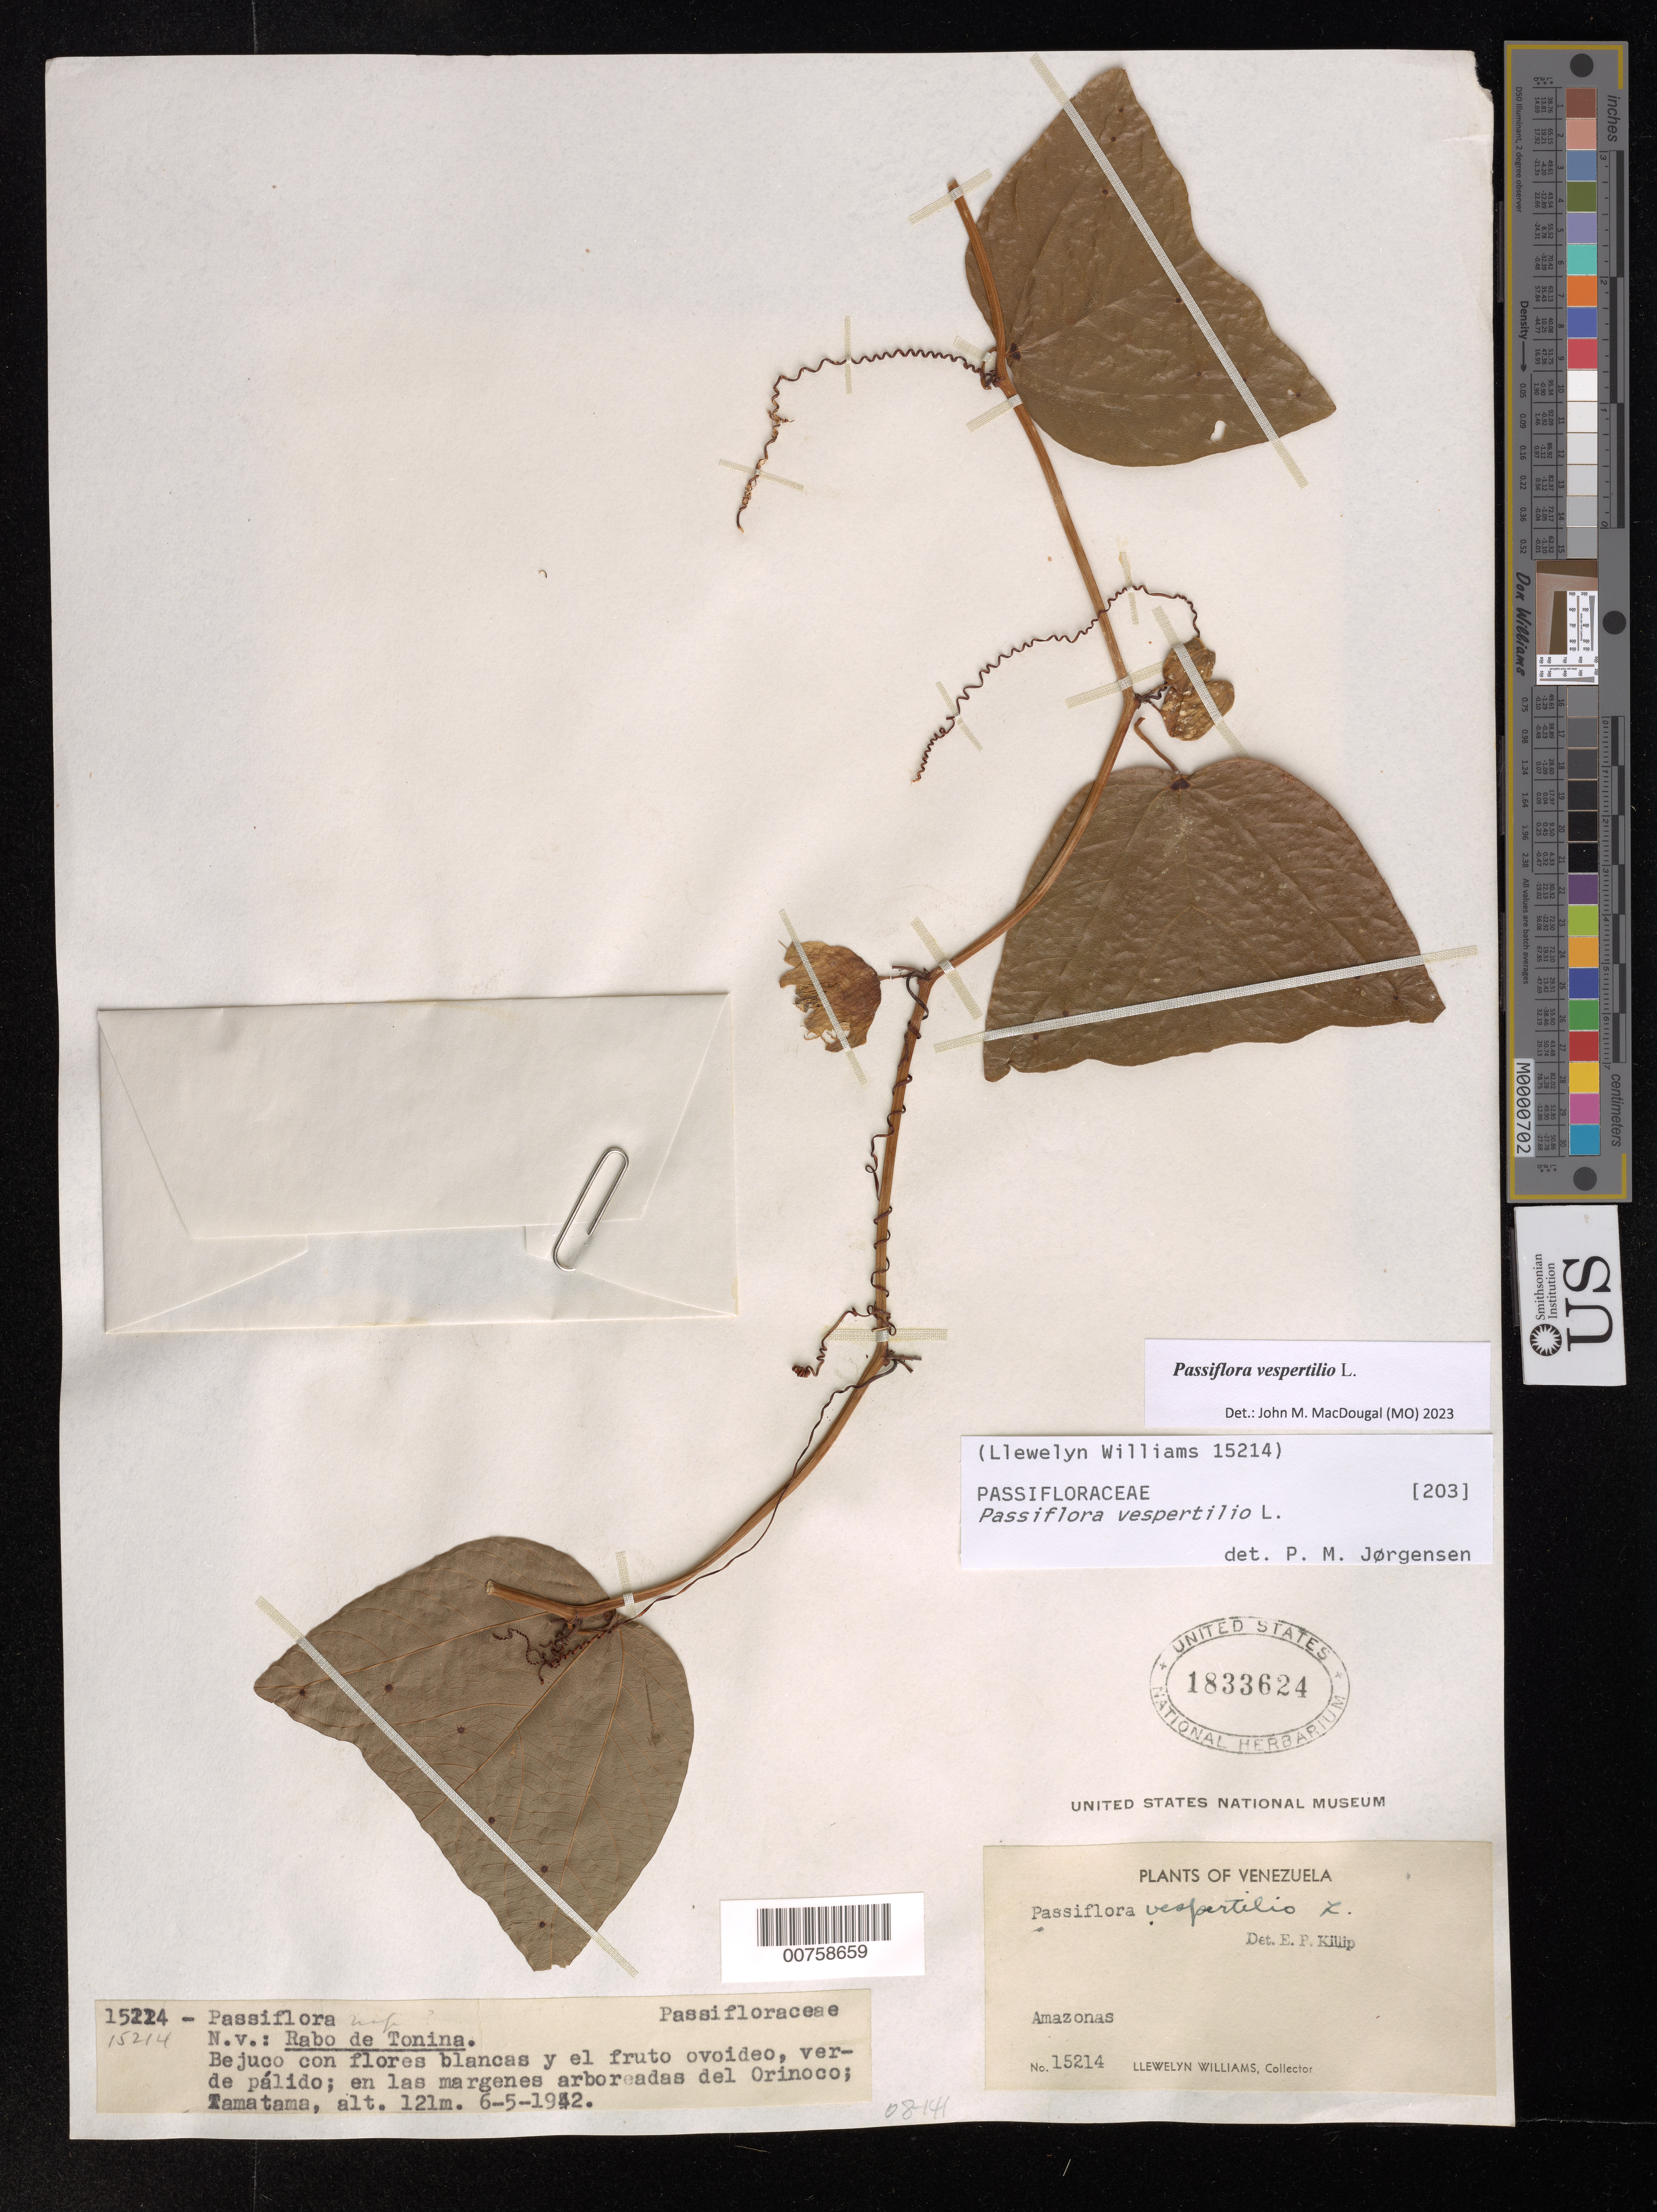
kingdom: Plantae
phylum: Tracheophyta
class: Magnoliopsida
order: Malpighiales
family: Passifloraceae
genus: Passiflora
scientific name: Passiflora vespertilio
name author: L.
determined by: Killip, Ellsworth P.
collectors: Ll. Williams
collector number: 15214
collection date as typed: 6-May-42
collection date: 1942-05-06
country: Venezuela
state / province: Amazonas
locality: Tamatama, Alto Río Orinoco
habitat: Margenes arboreadas del rio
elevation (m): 121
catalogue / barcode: US 1833624